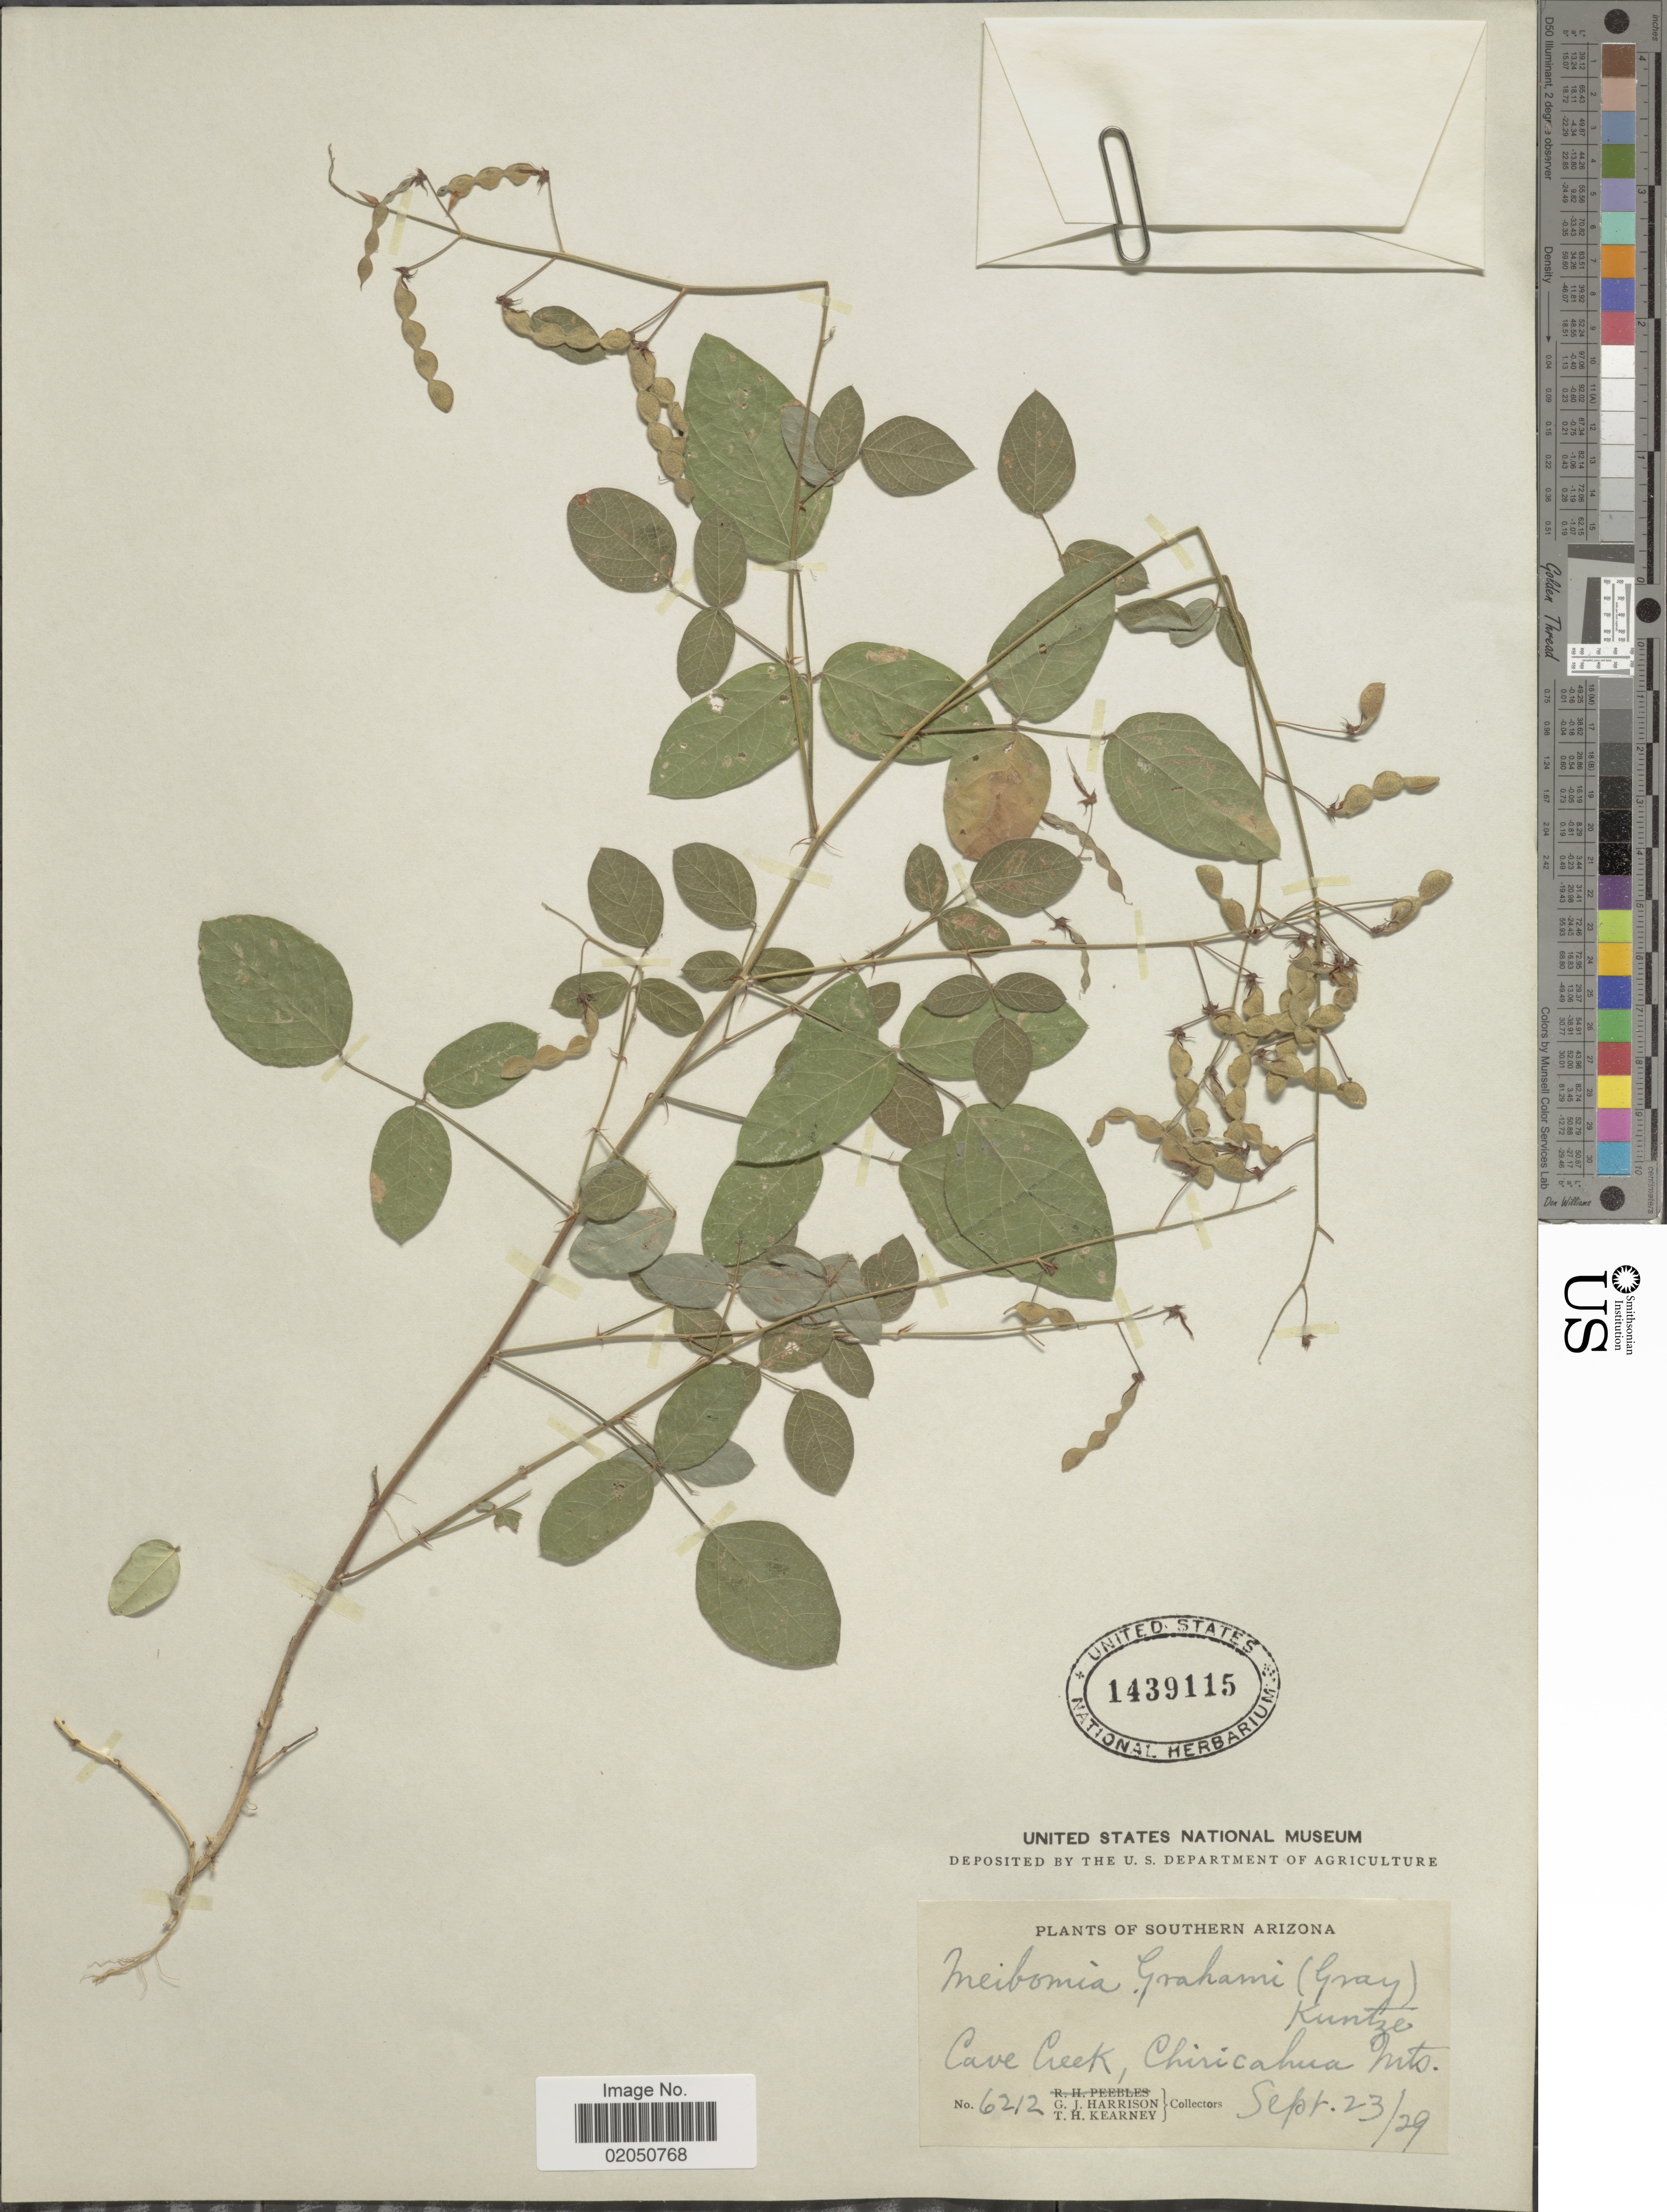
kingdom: Plantae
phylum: Tracheophyta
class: Magnoliopsida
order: Fabales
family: Fabaceae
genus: Desmodium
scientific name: Desmodium grahamii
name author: A. Gray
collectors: G. J. Harrison & T. H. Kearney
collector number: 6212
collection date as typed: Transcribed d/m/y: 23/9/29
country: United States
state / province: Arizona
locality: Southern Arizona, Cave Creek, Chiricahua Mts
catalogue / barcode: US 1439115